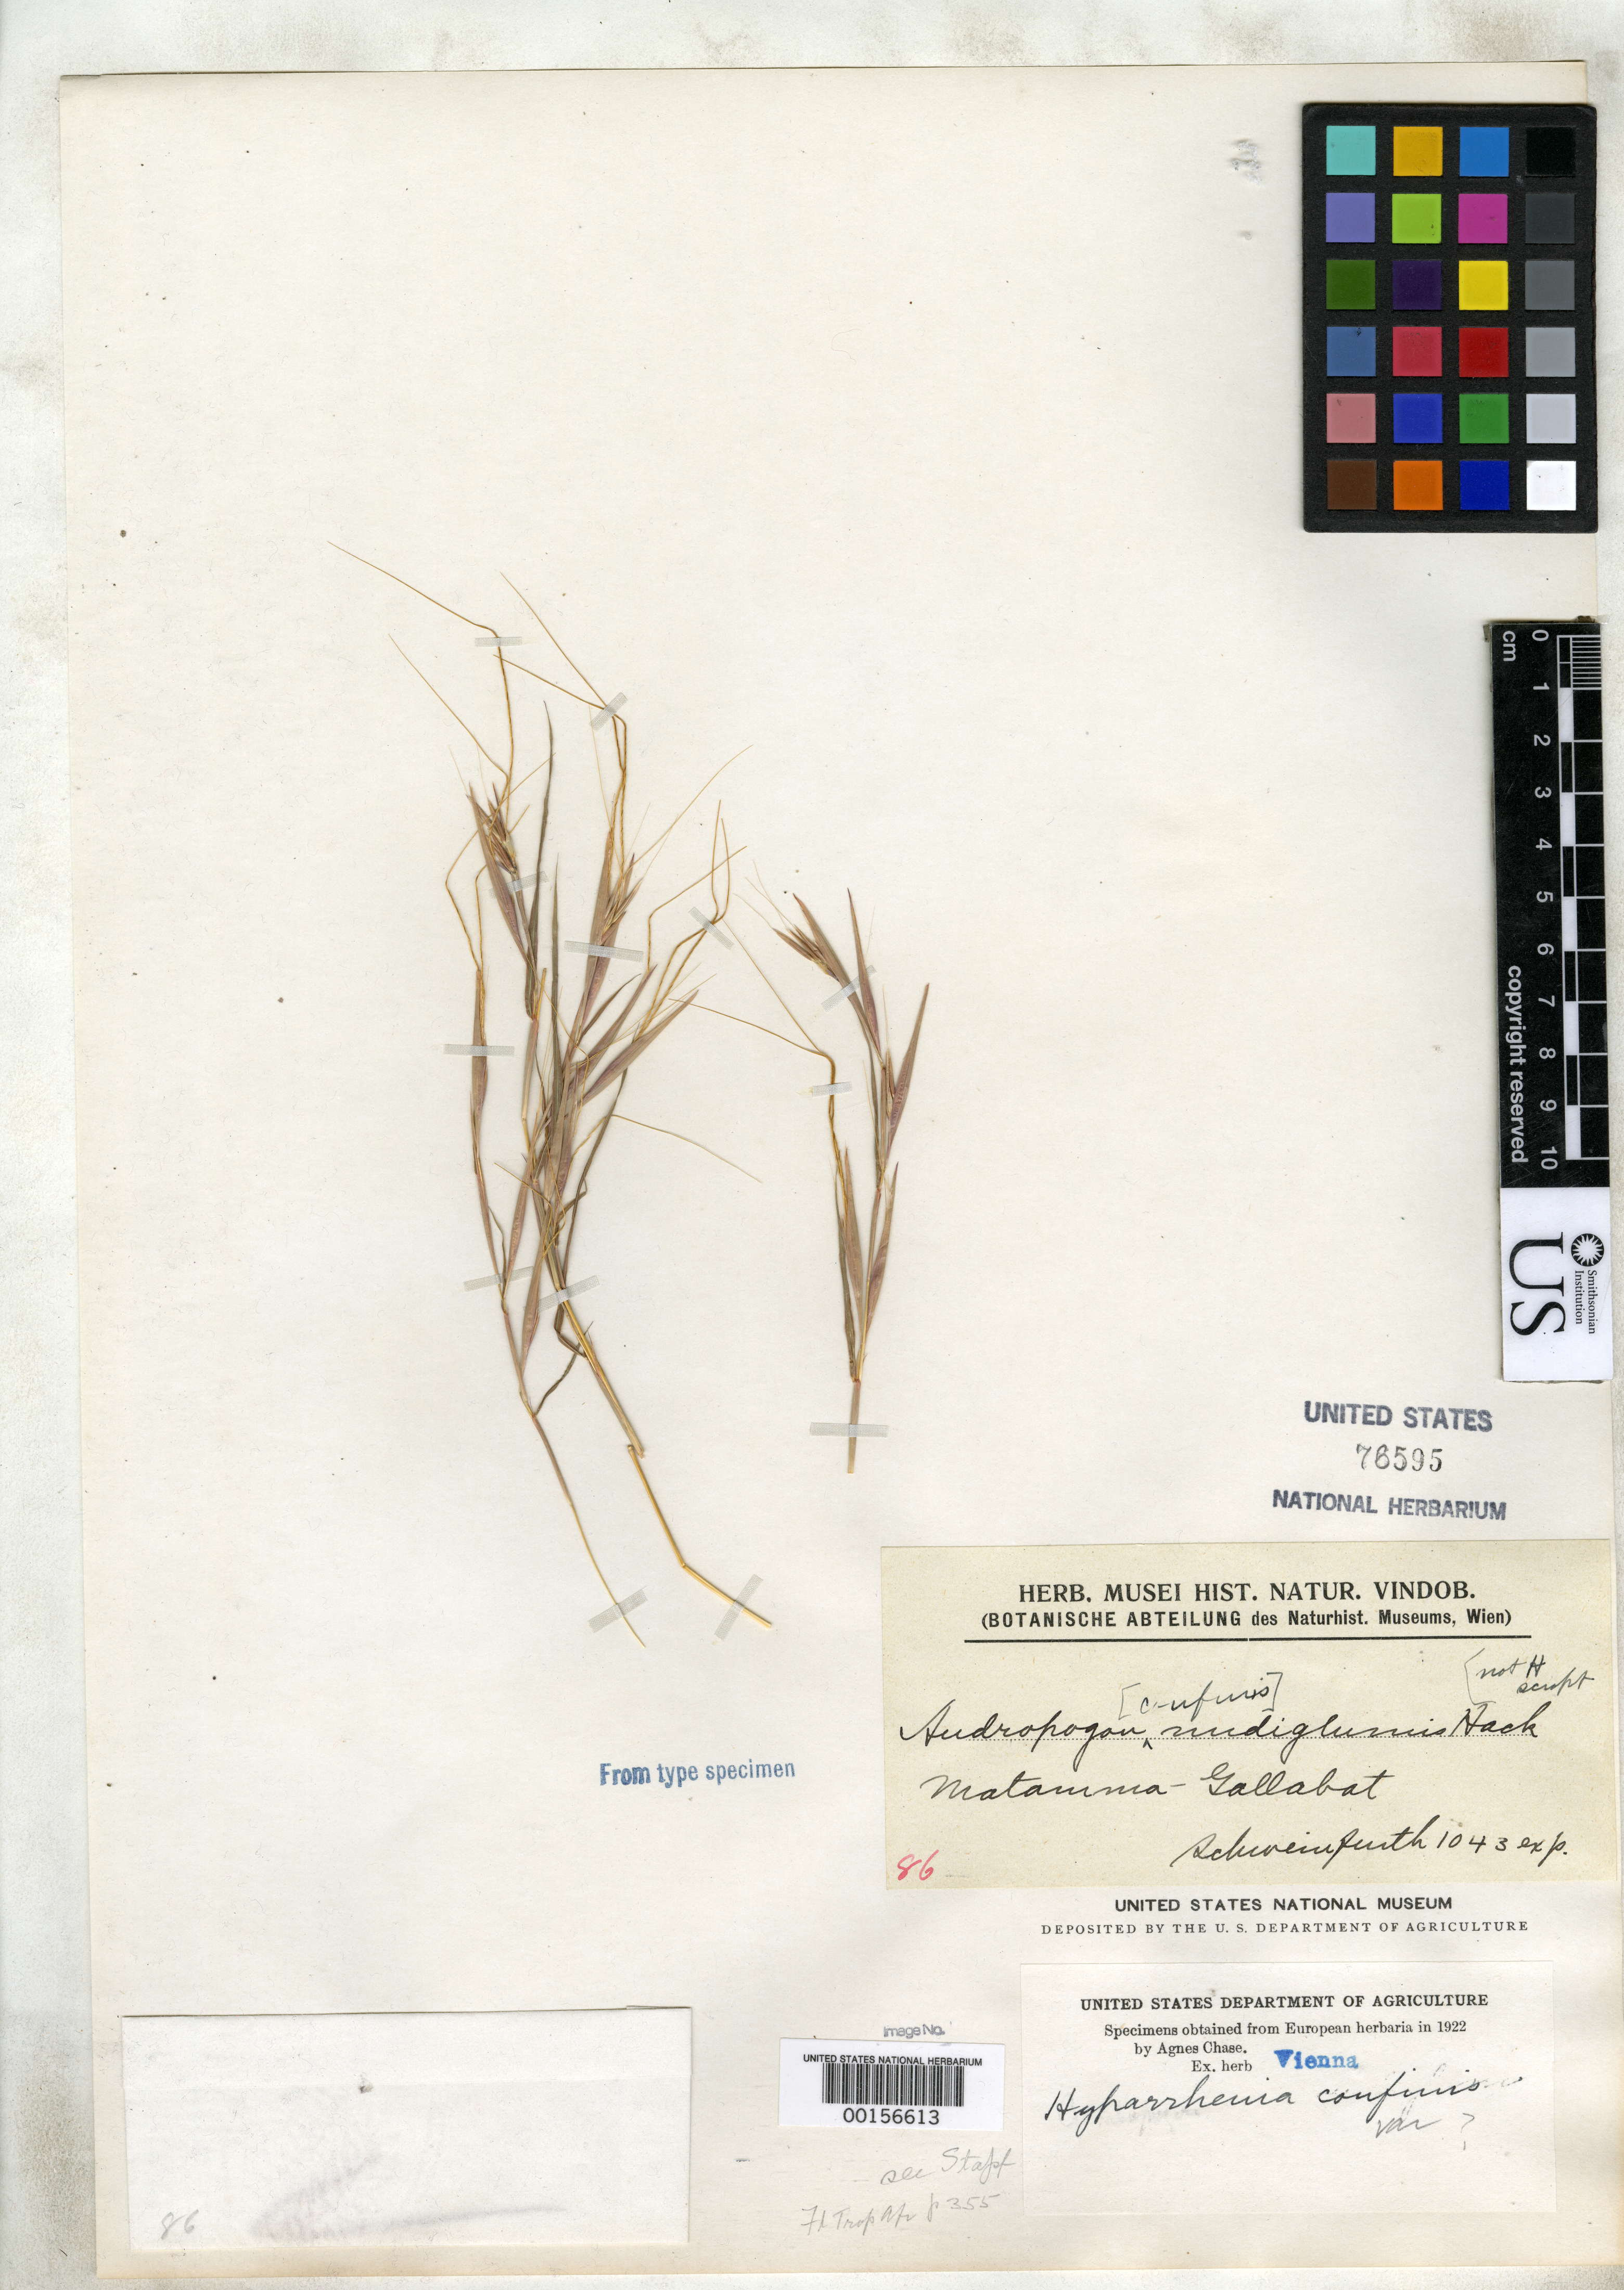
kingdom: Plantae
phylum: Tracheophyta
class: Liliopsida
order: Poales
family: Poaceae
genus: Andropogon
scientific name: Andropogon confinis var. nudiglumis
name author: Hack. in A. DC.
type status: Type Fragment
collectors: G. A. Schweinfurth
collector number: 1043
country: Ethiopia / Sudan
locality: Metamma / Gallabet.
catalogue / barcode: US 76595